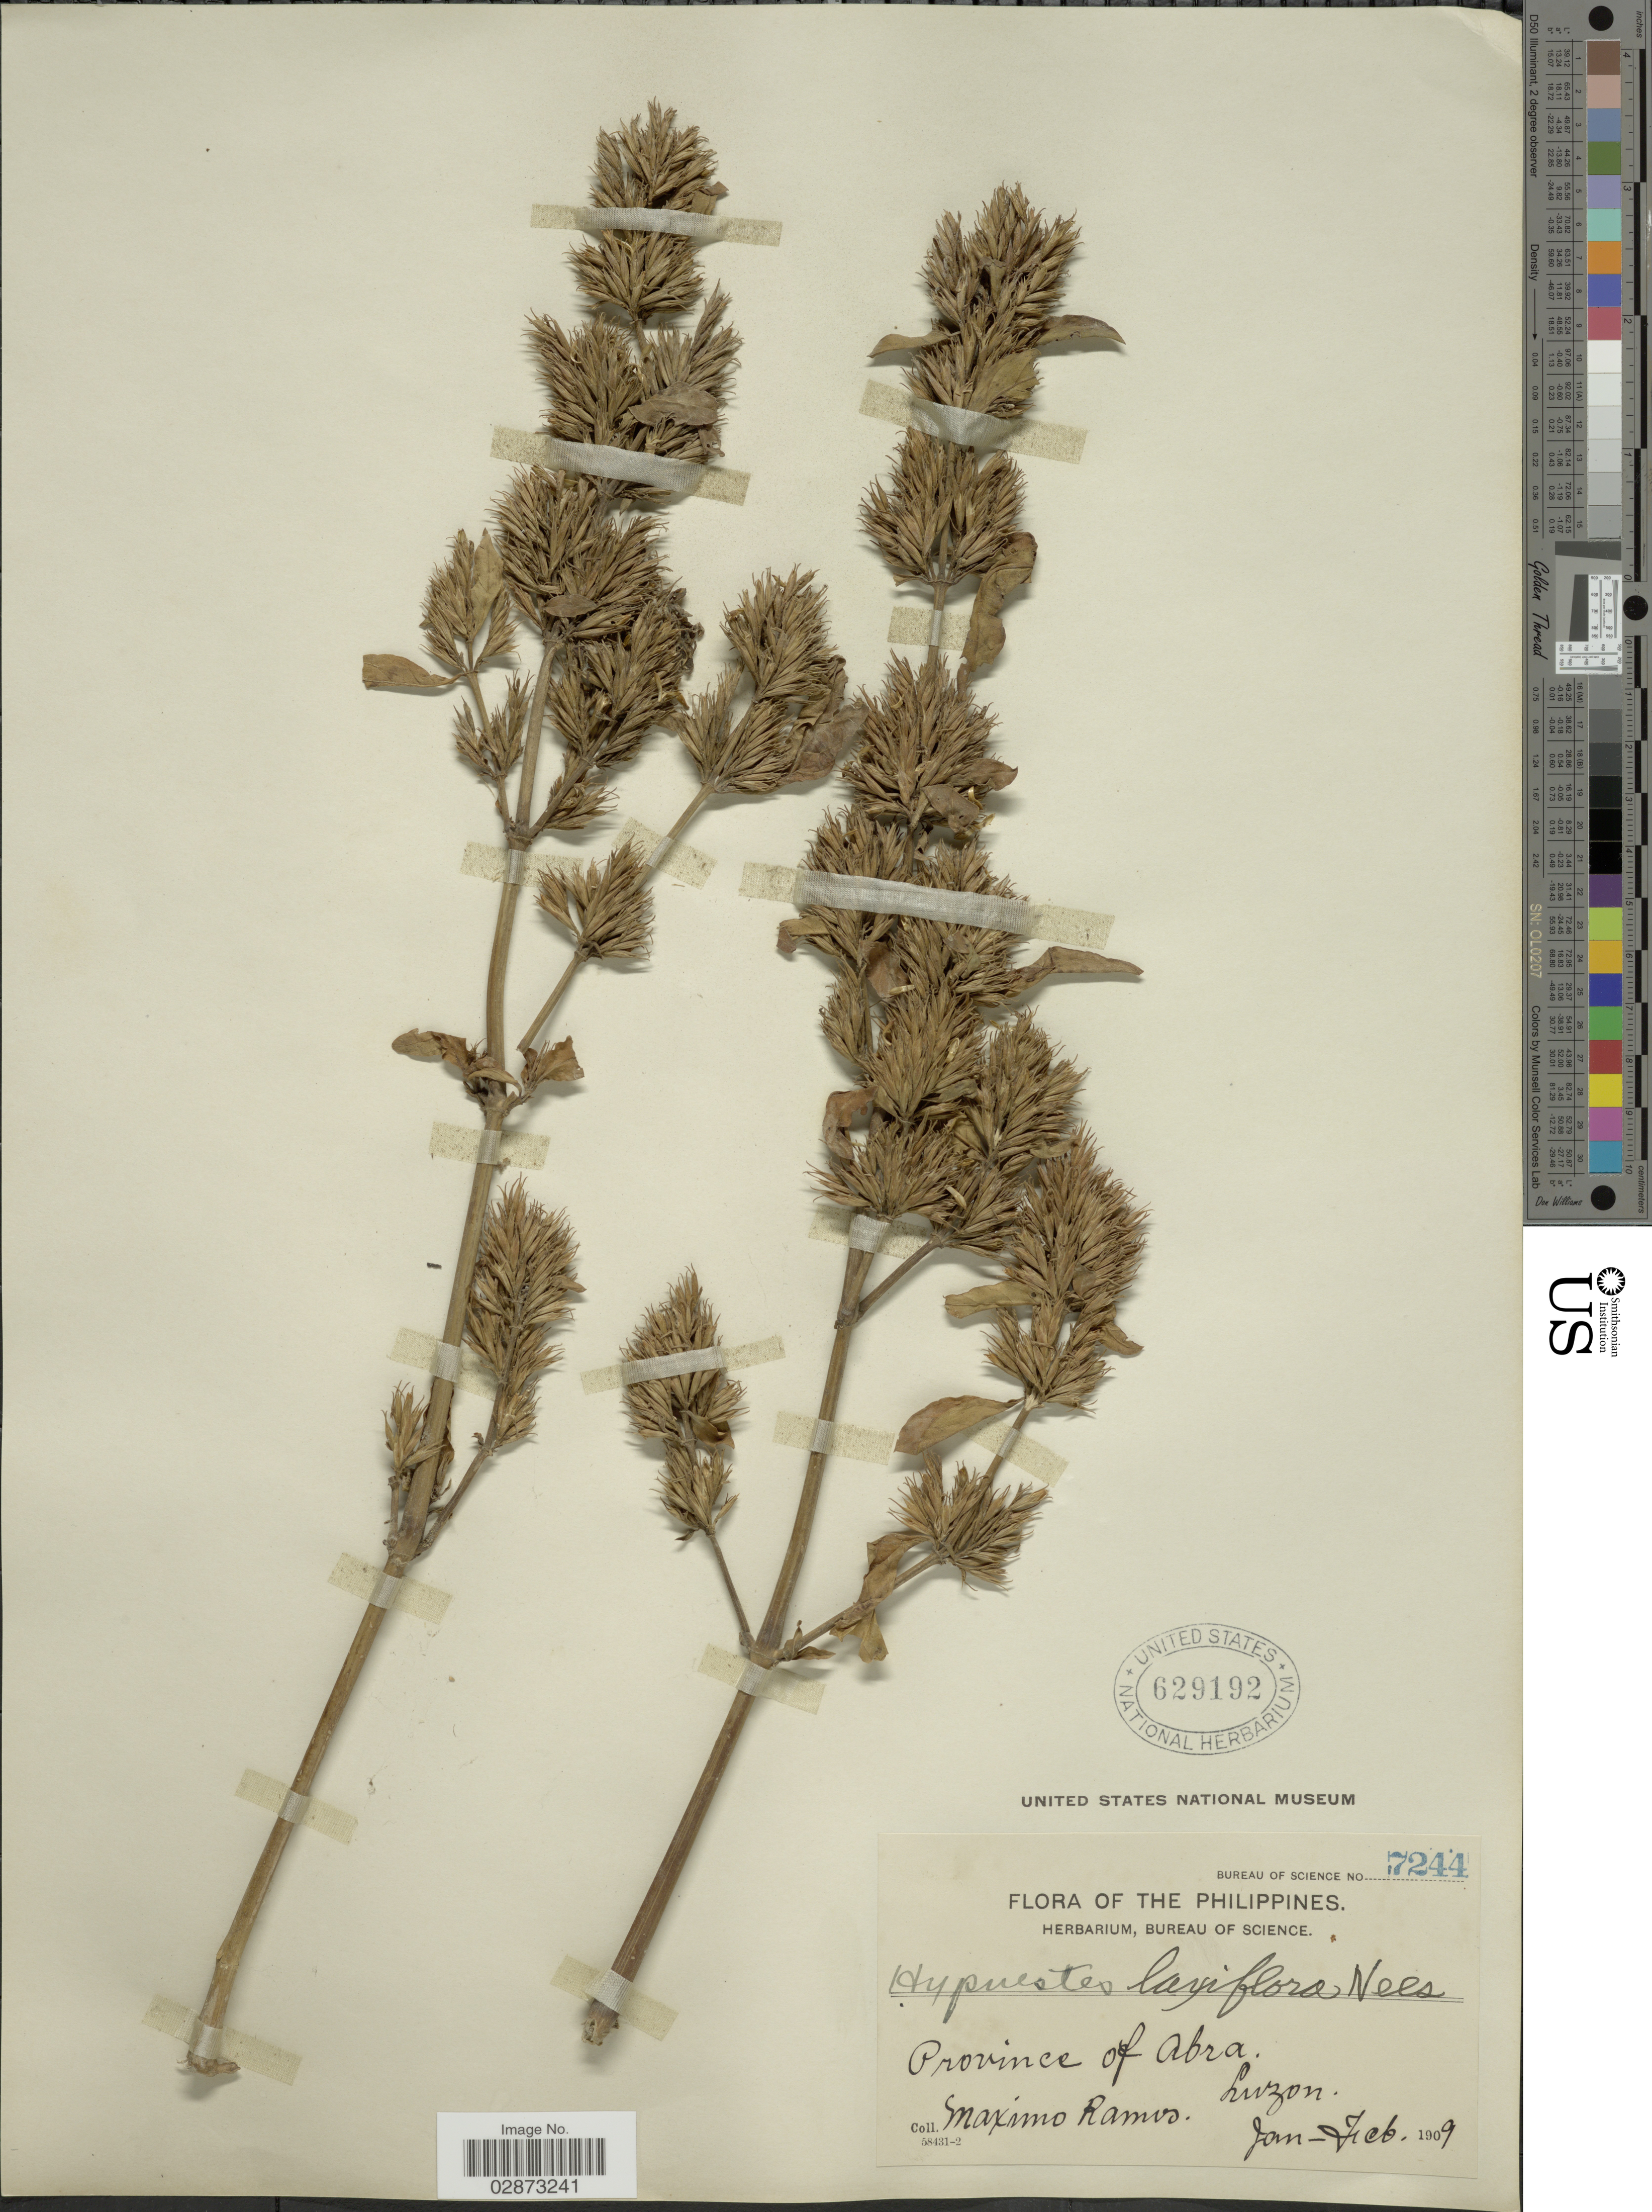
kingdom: Plantae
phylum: Tracheophyta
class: Magnoliopsida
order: Lamiales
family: Acanthaceae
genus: Hypoestes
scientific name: Hypoestes laxiflora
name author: Nees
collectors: M. Ramos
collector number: Bureau of Science 7244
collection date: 1909-01/1909-02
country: Philippines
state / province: Cordillera (Administrative Region)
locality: Province of Abra. Luzon.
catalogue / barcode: US 629192